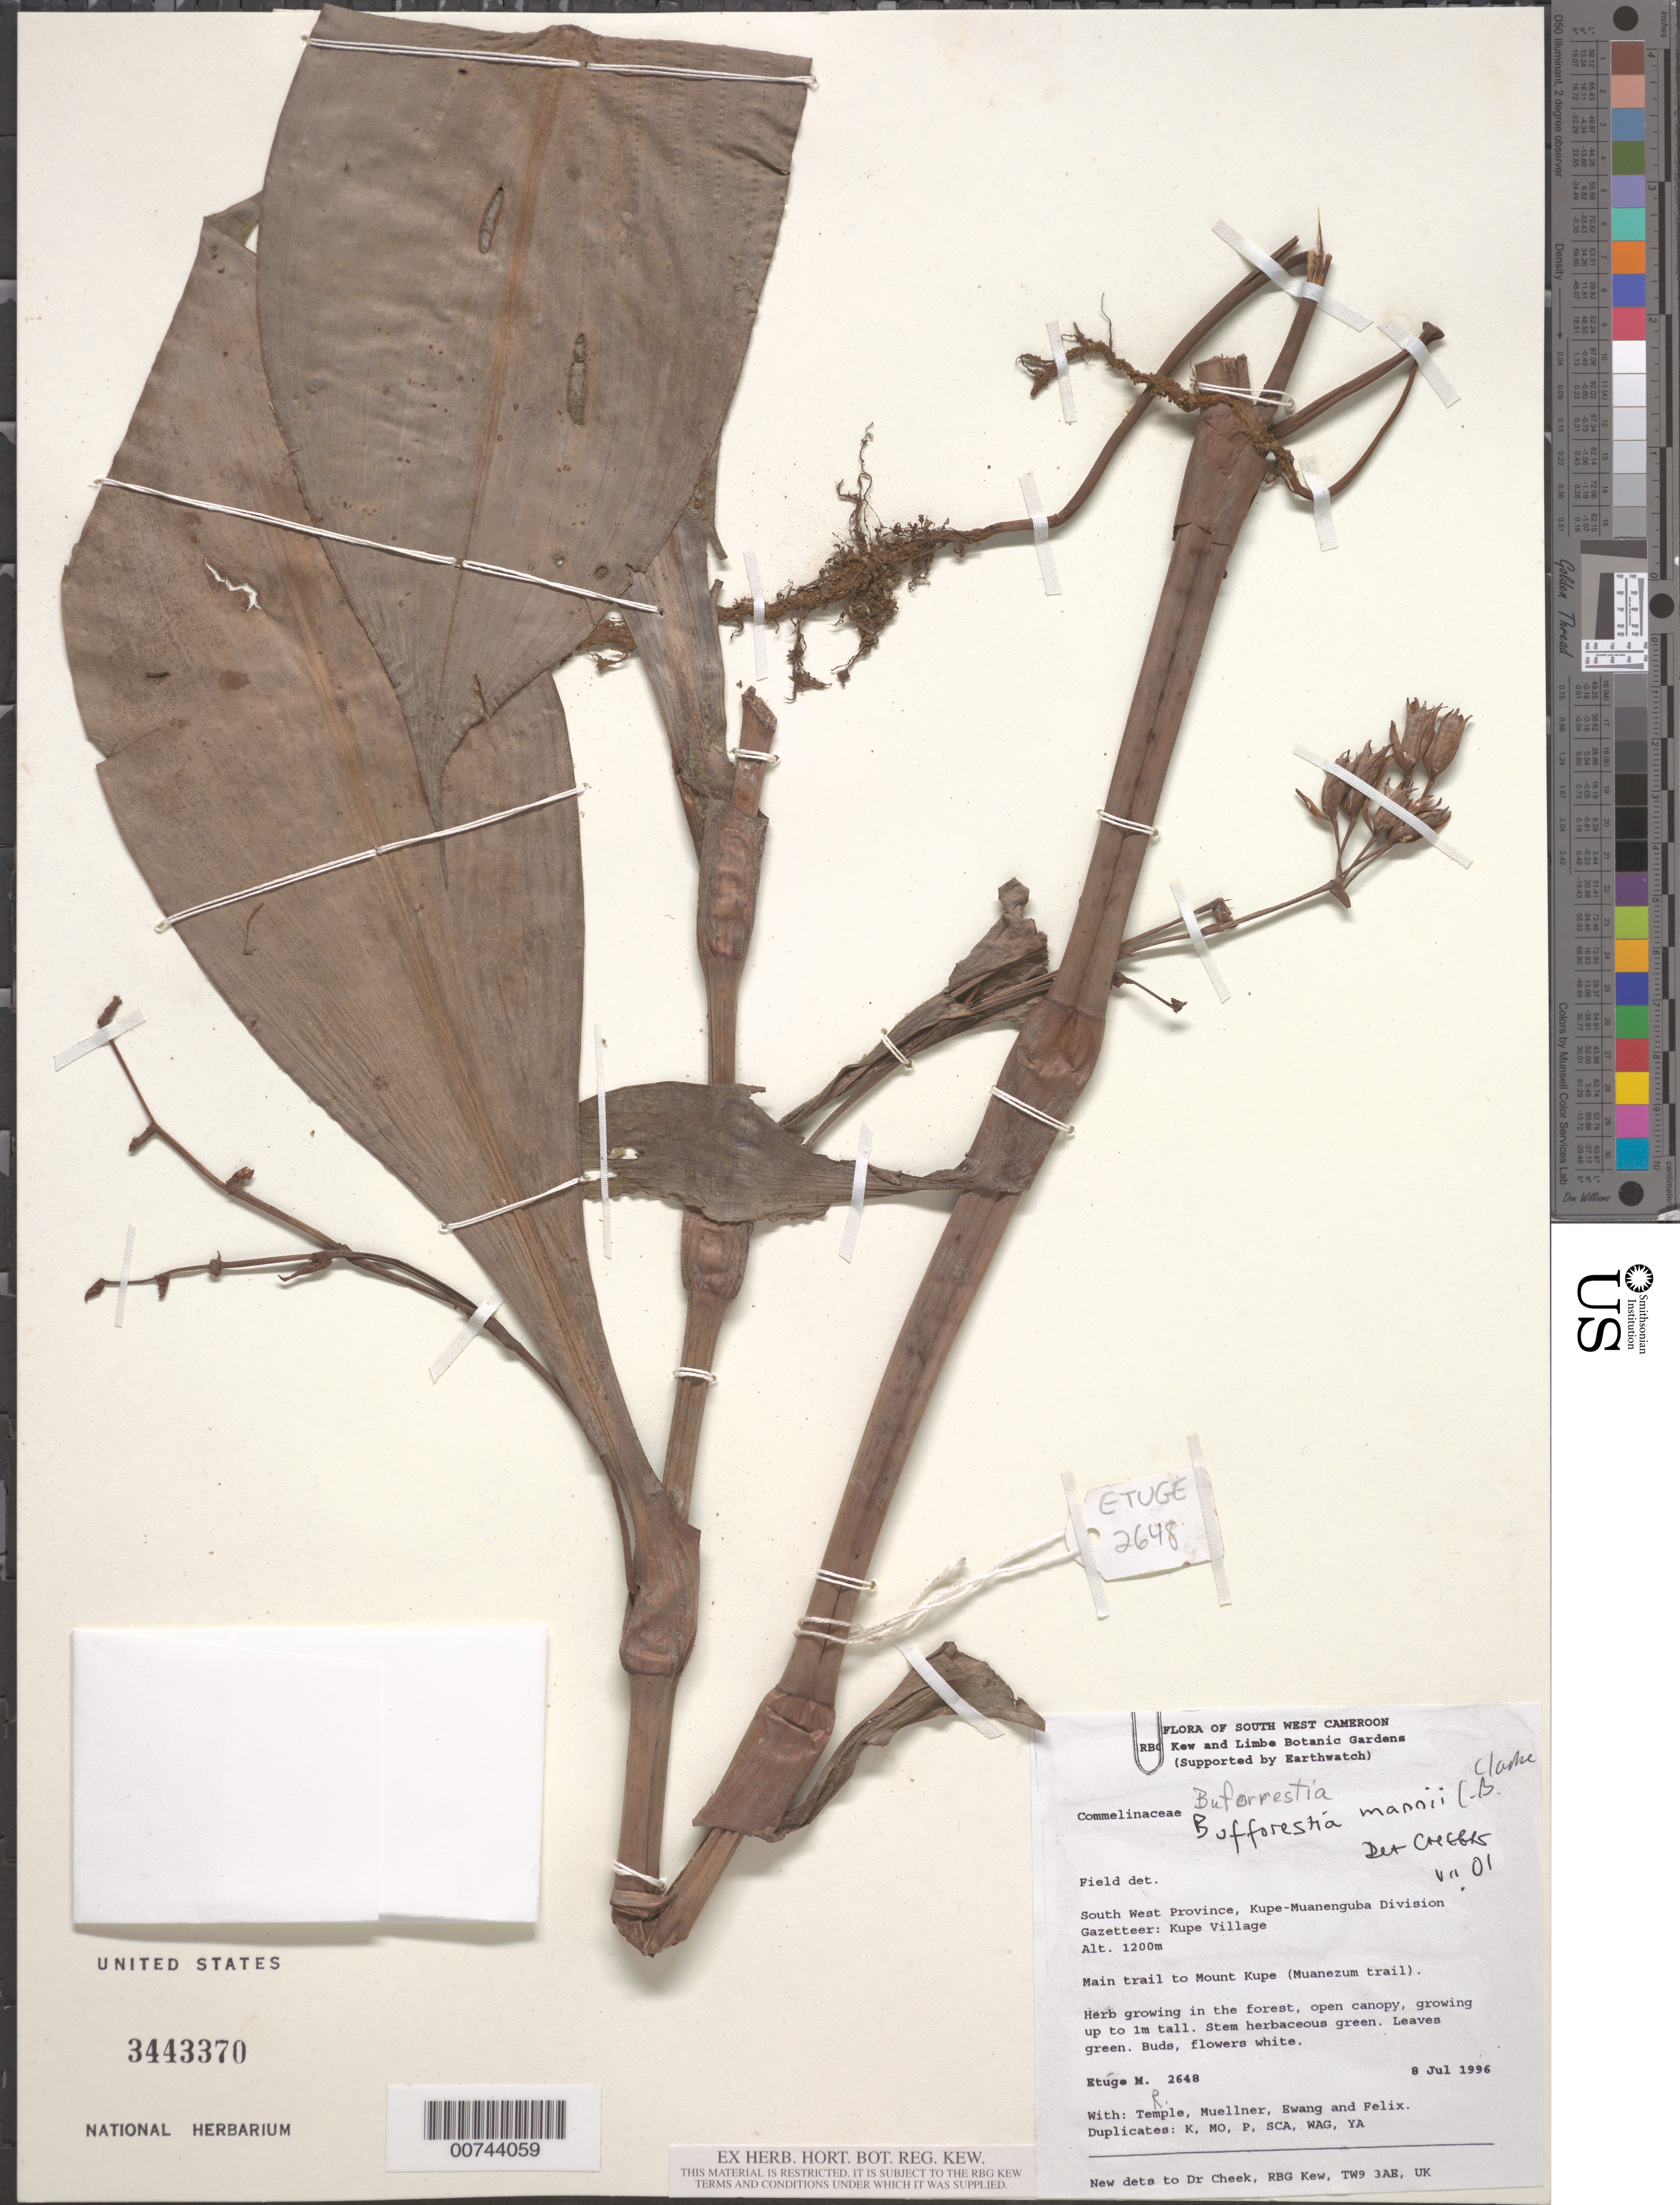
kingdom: Plantae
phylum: Tracheophyta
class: Liliopsida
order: Commelinales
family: Commelinaceae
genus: Buforrestia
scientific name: Buforrestia mannii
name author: C.B. Clarke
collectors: M. Etuge, R. Temple, -. Ewang, -. Felix & -. Muellner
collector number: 2648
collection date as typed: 09 Jul 1996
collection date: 1996-07-09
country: Cameroon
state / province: Sud-Ouest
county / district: Kupe-Muanenguba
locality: Kupe Village, main trail to Mount Kupe, Muanezum trail.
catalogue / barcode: US 3443370